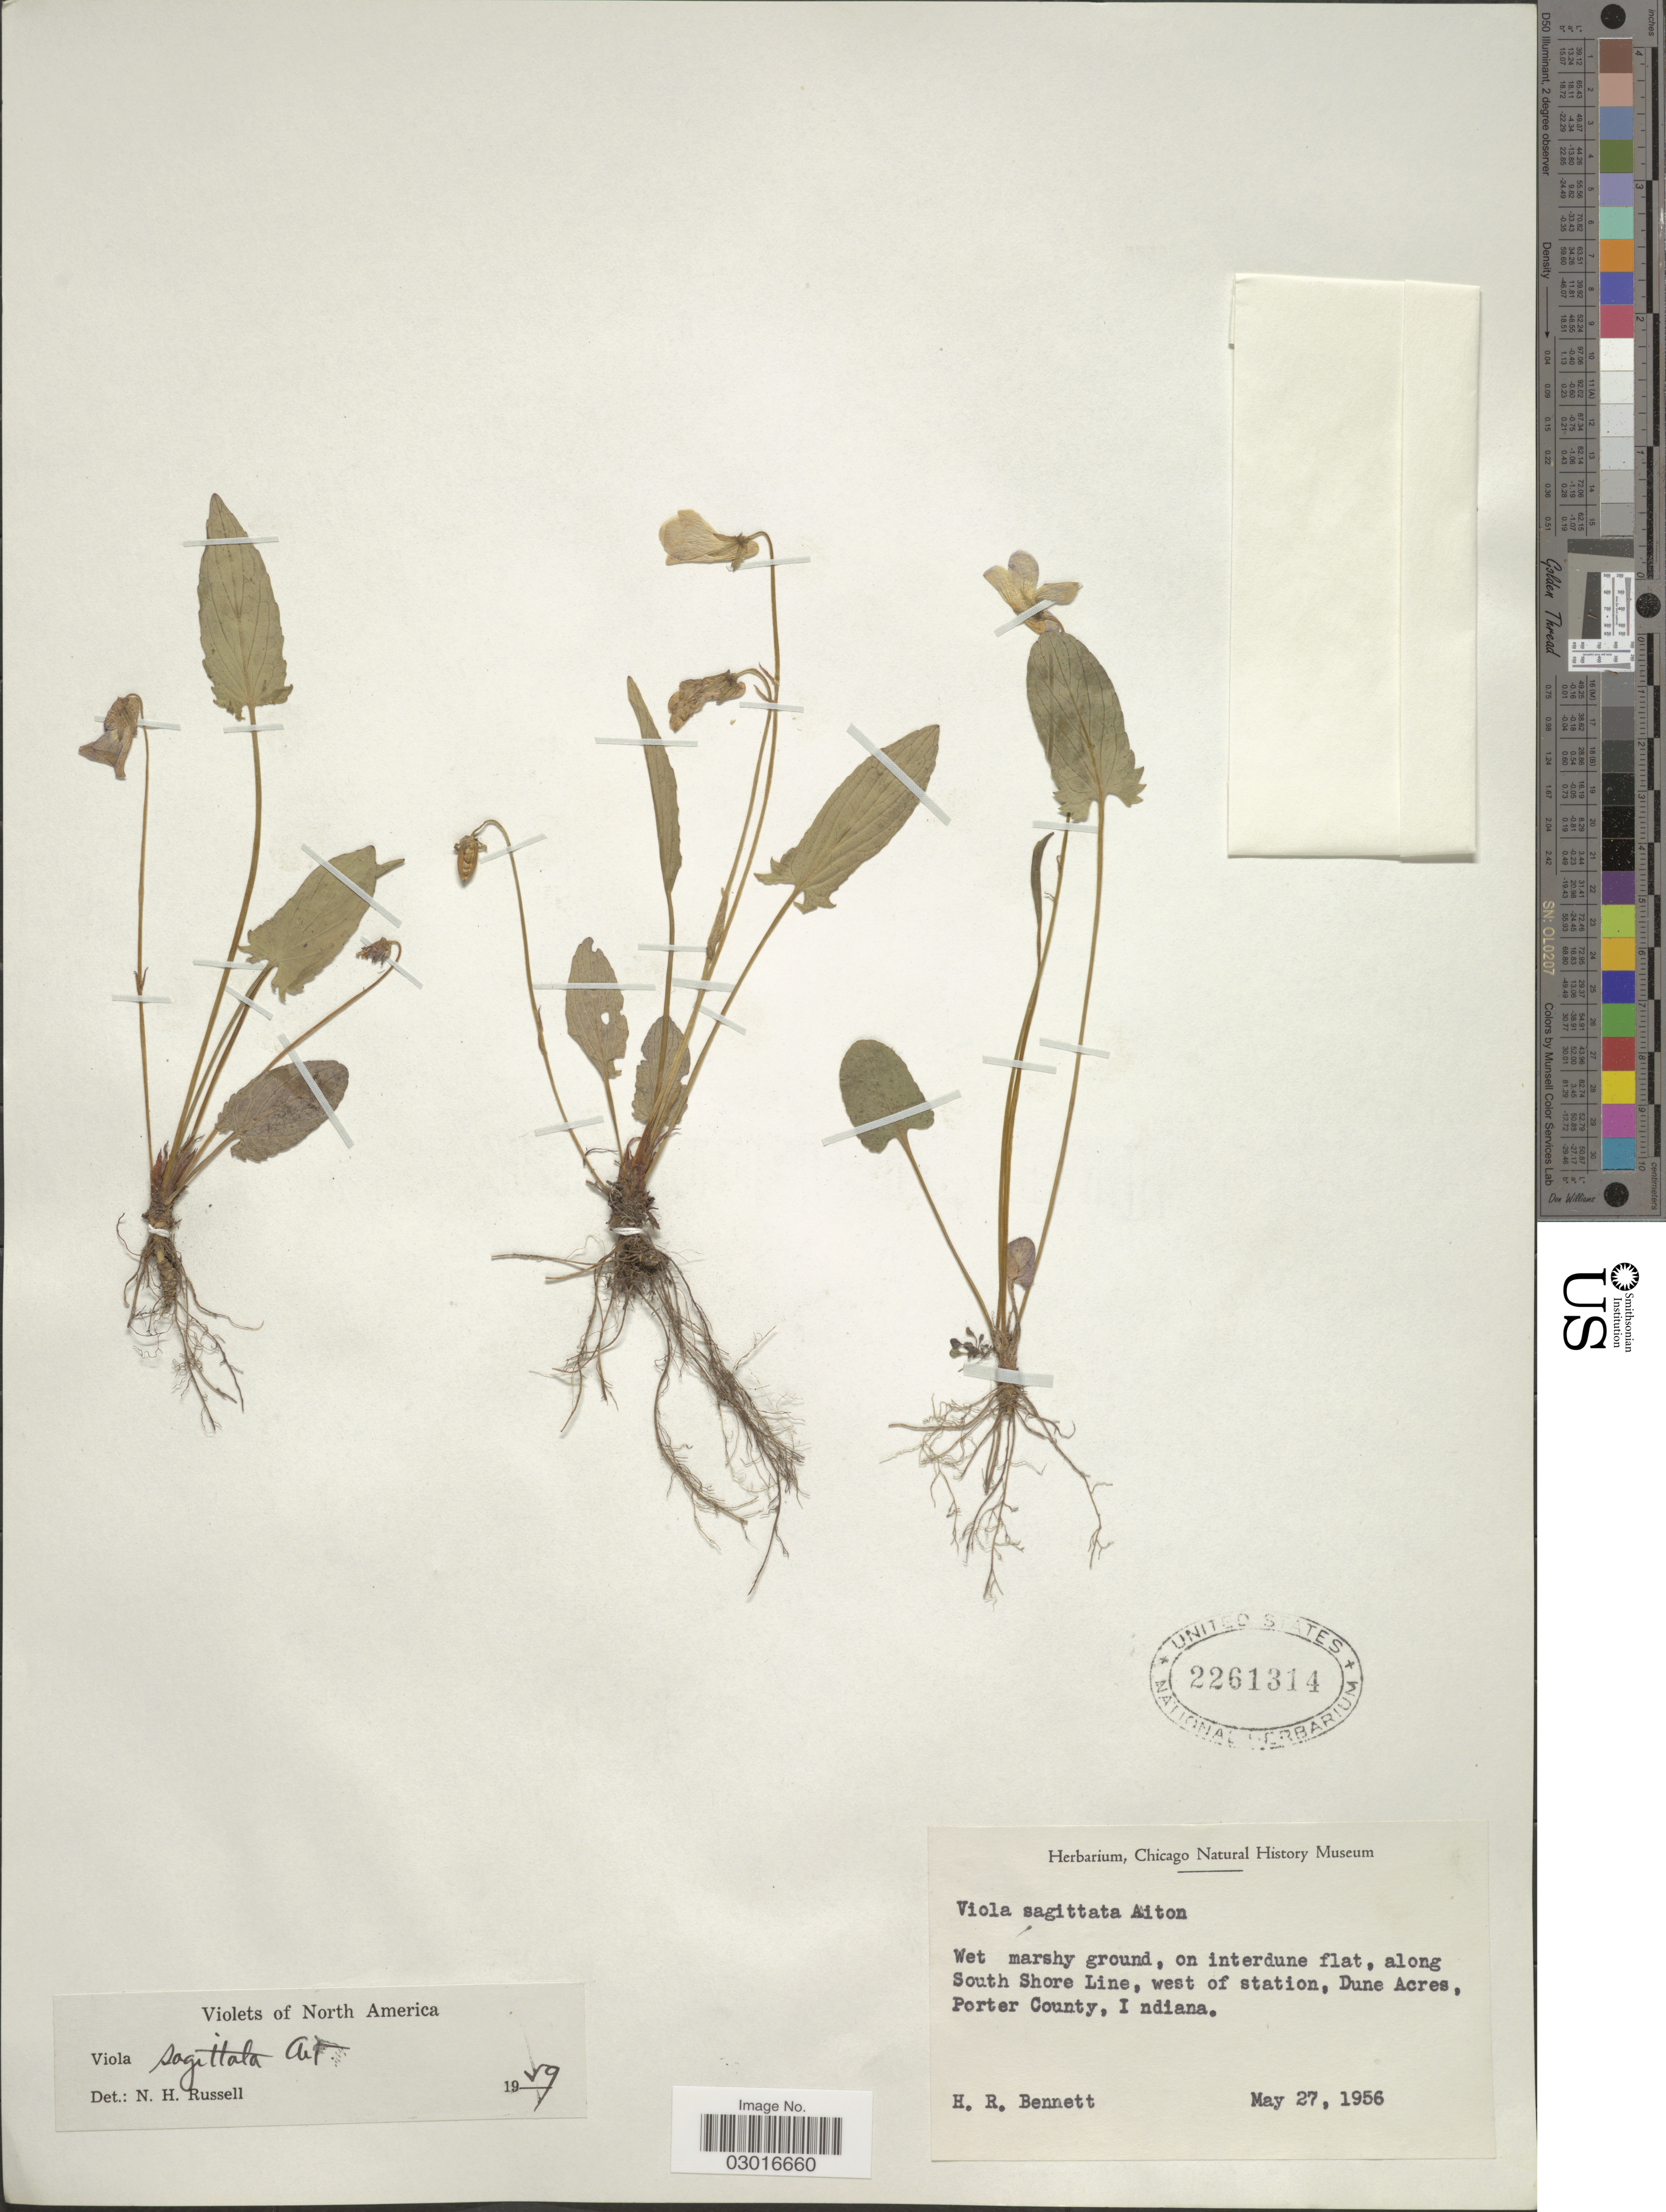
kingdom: Plantae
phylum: Tracheophyta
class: Magnoliopsida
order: Malpighiales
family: Violaceae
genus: Viola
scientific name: Viola sagittata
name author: Aiton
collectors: H. R. Bennett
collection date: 1956-05-27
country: United States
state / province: Indiana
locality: Wet marshy ground, on interdune flat, along South Shore Line, west of Station, Dune Acres, Porter County.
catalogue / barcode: US 2261314